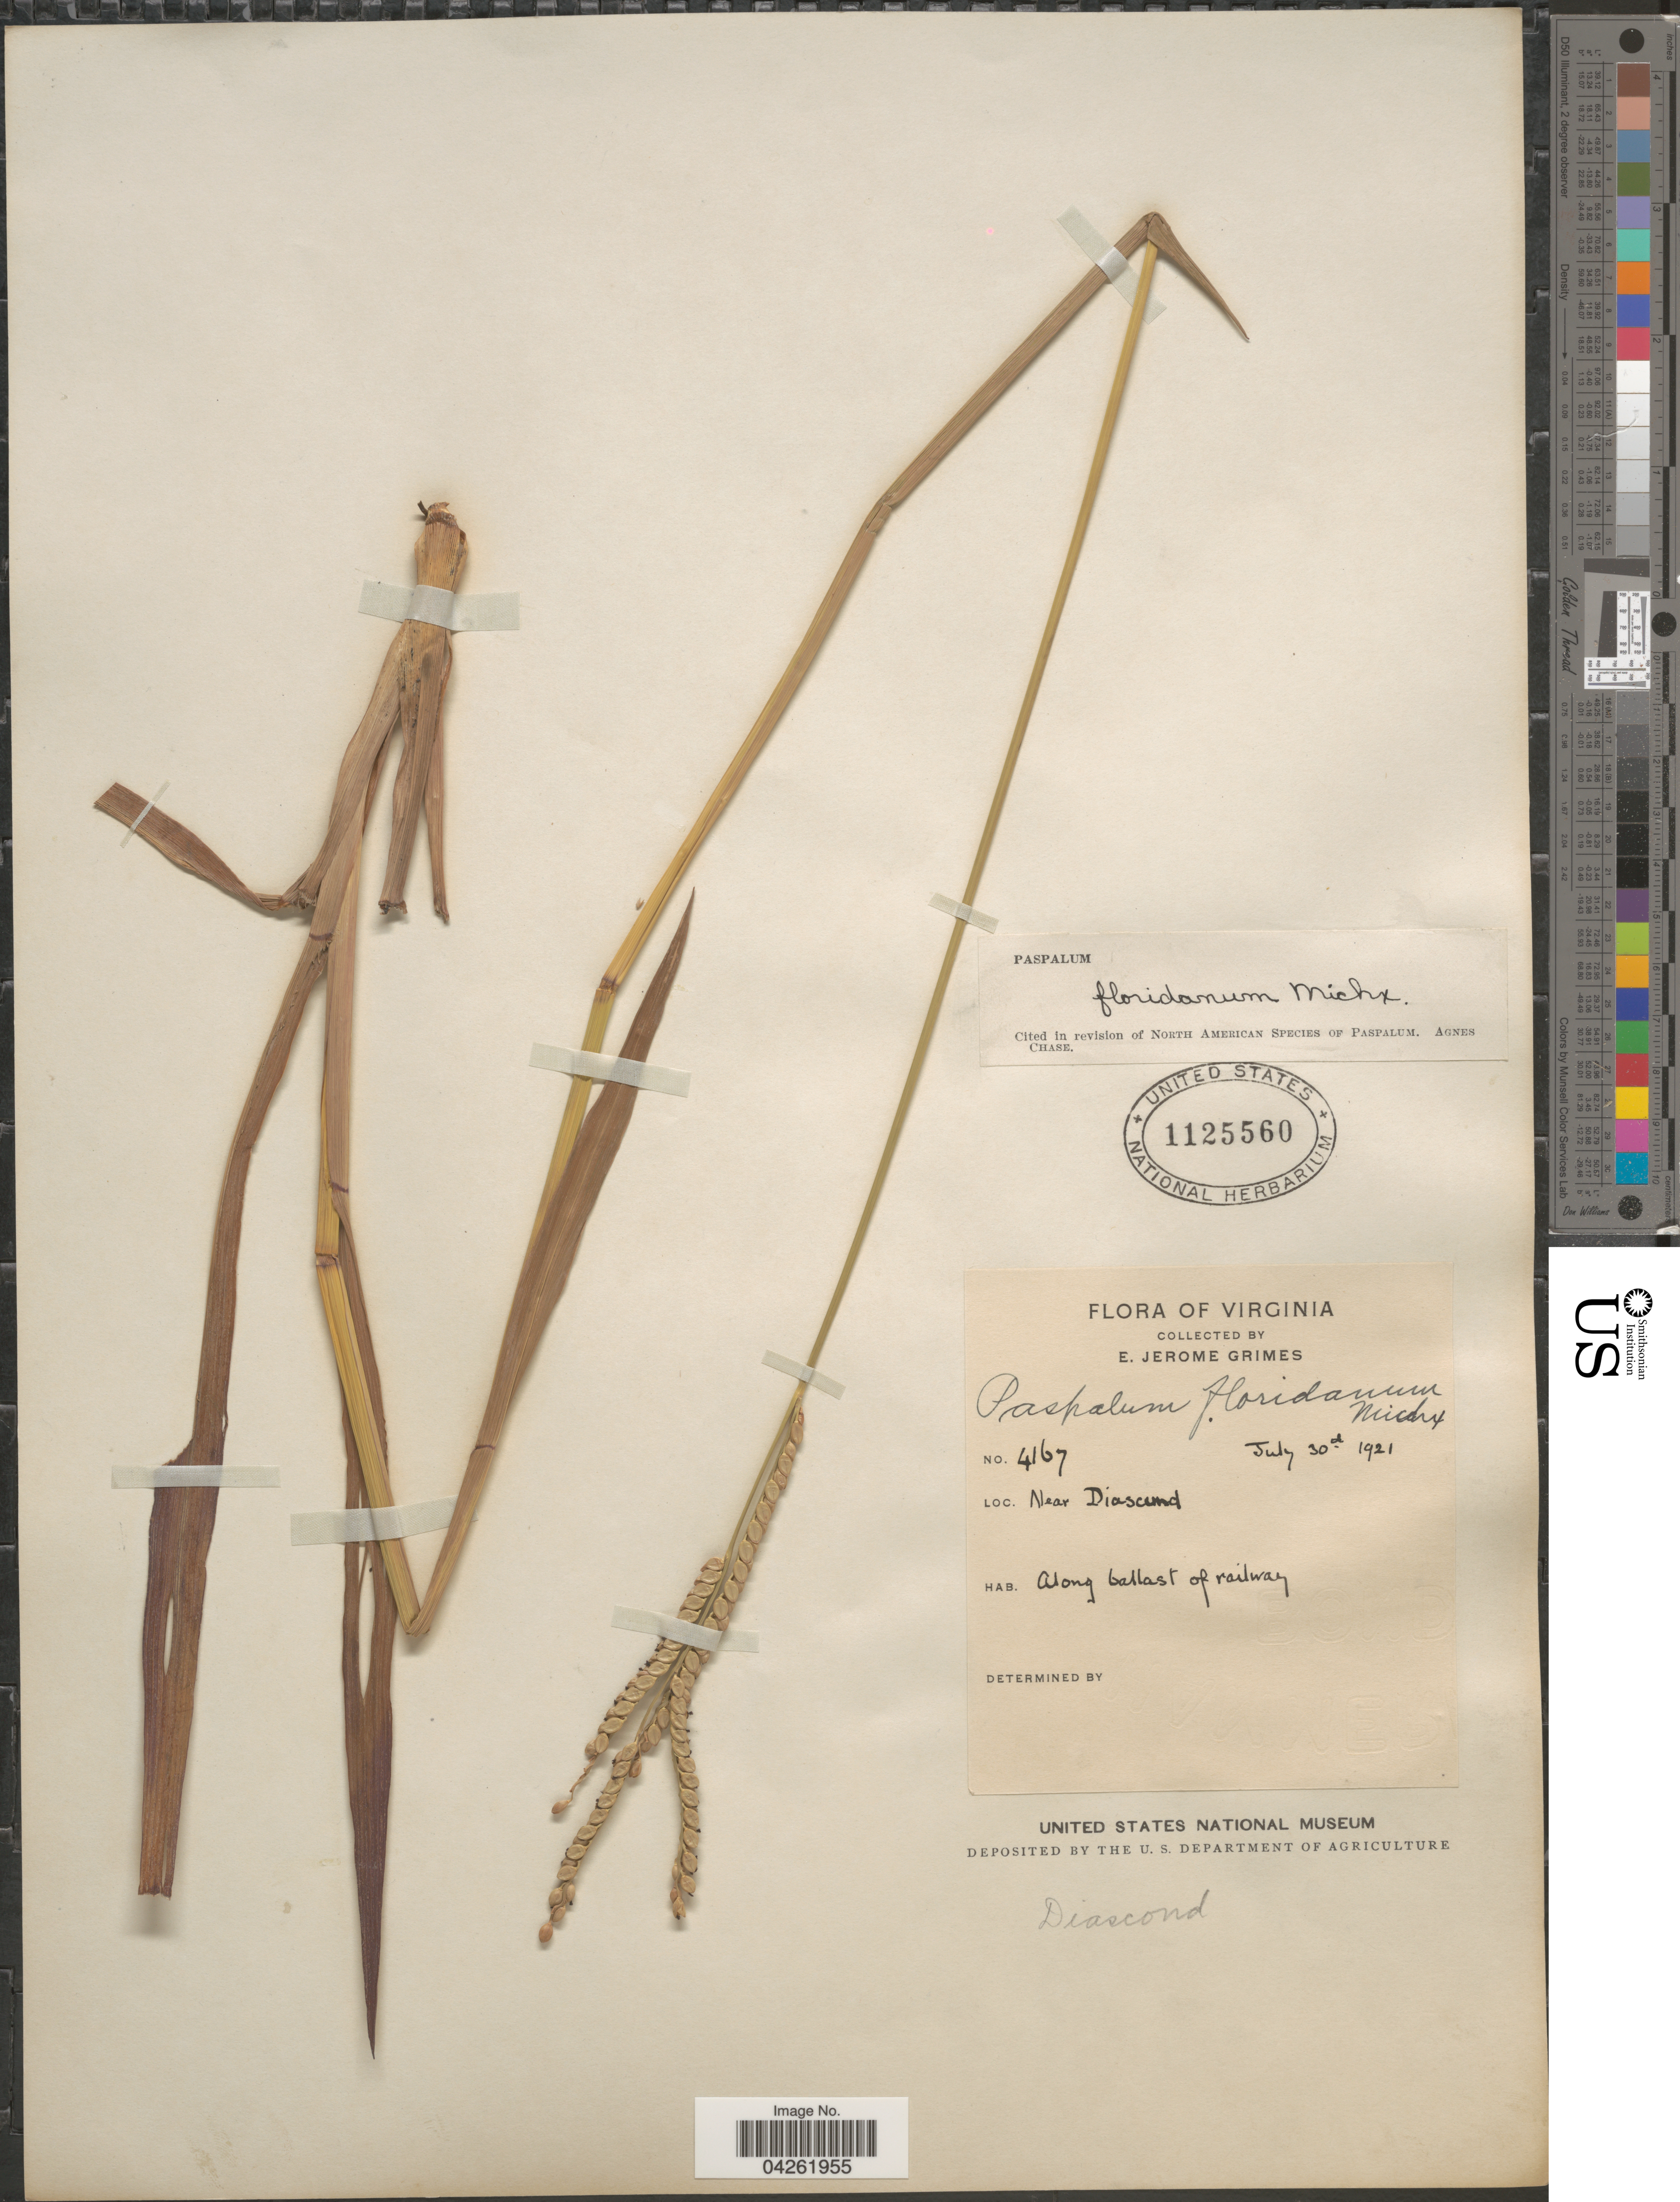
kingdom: Plantae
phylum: Tracheophyta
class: Liliopsida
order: Poales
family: Poaceae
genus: Paspalum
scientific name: Paspalum floridanum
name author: Michx.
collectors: E. J. Grimes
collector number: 4167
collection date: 1921-07-30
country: United States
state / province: Virginia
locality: Near Diascund. Along ballast of railway.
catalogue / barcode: US 1125560